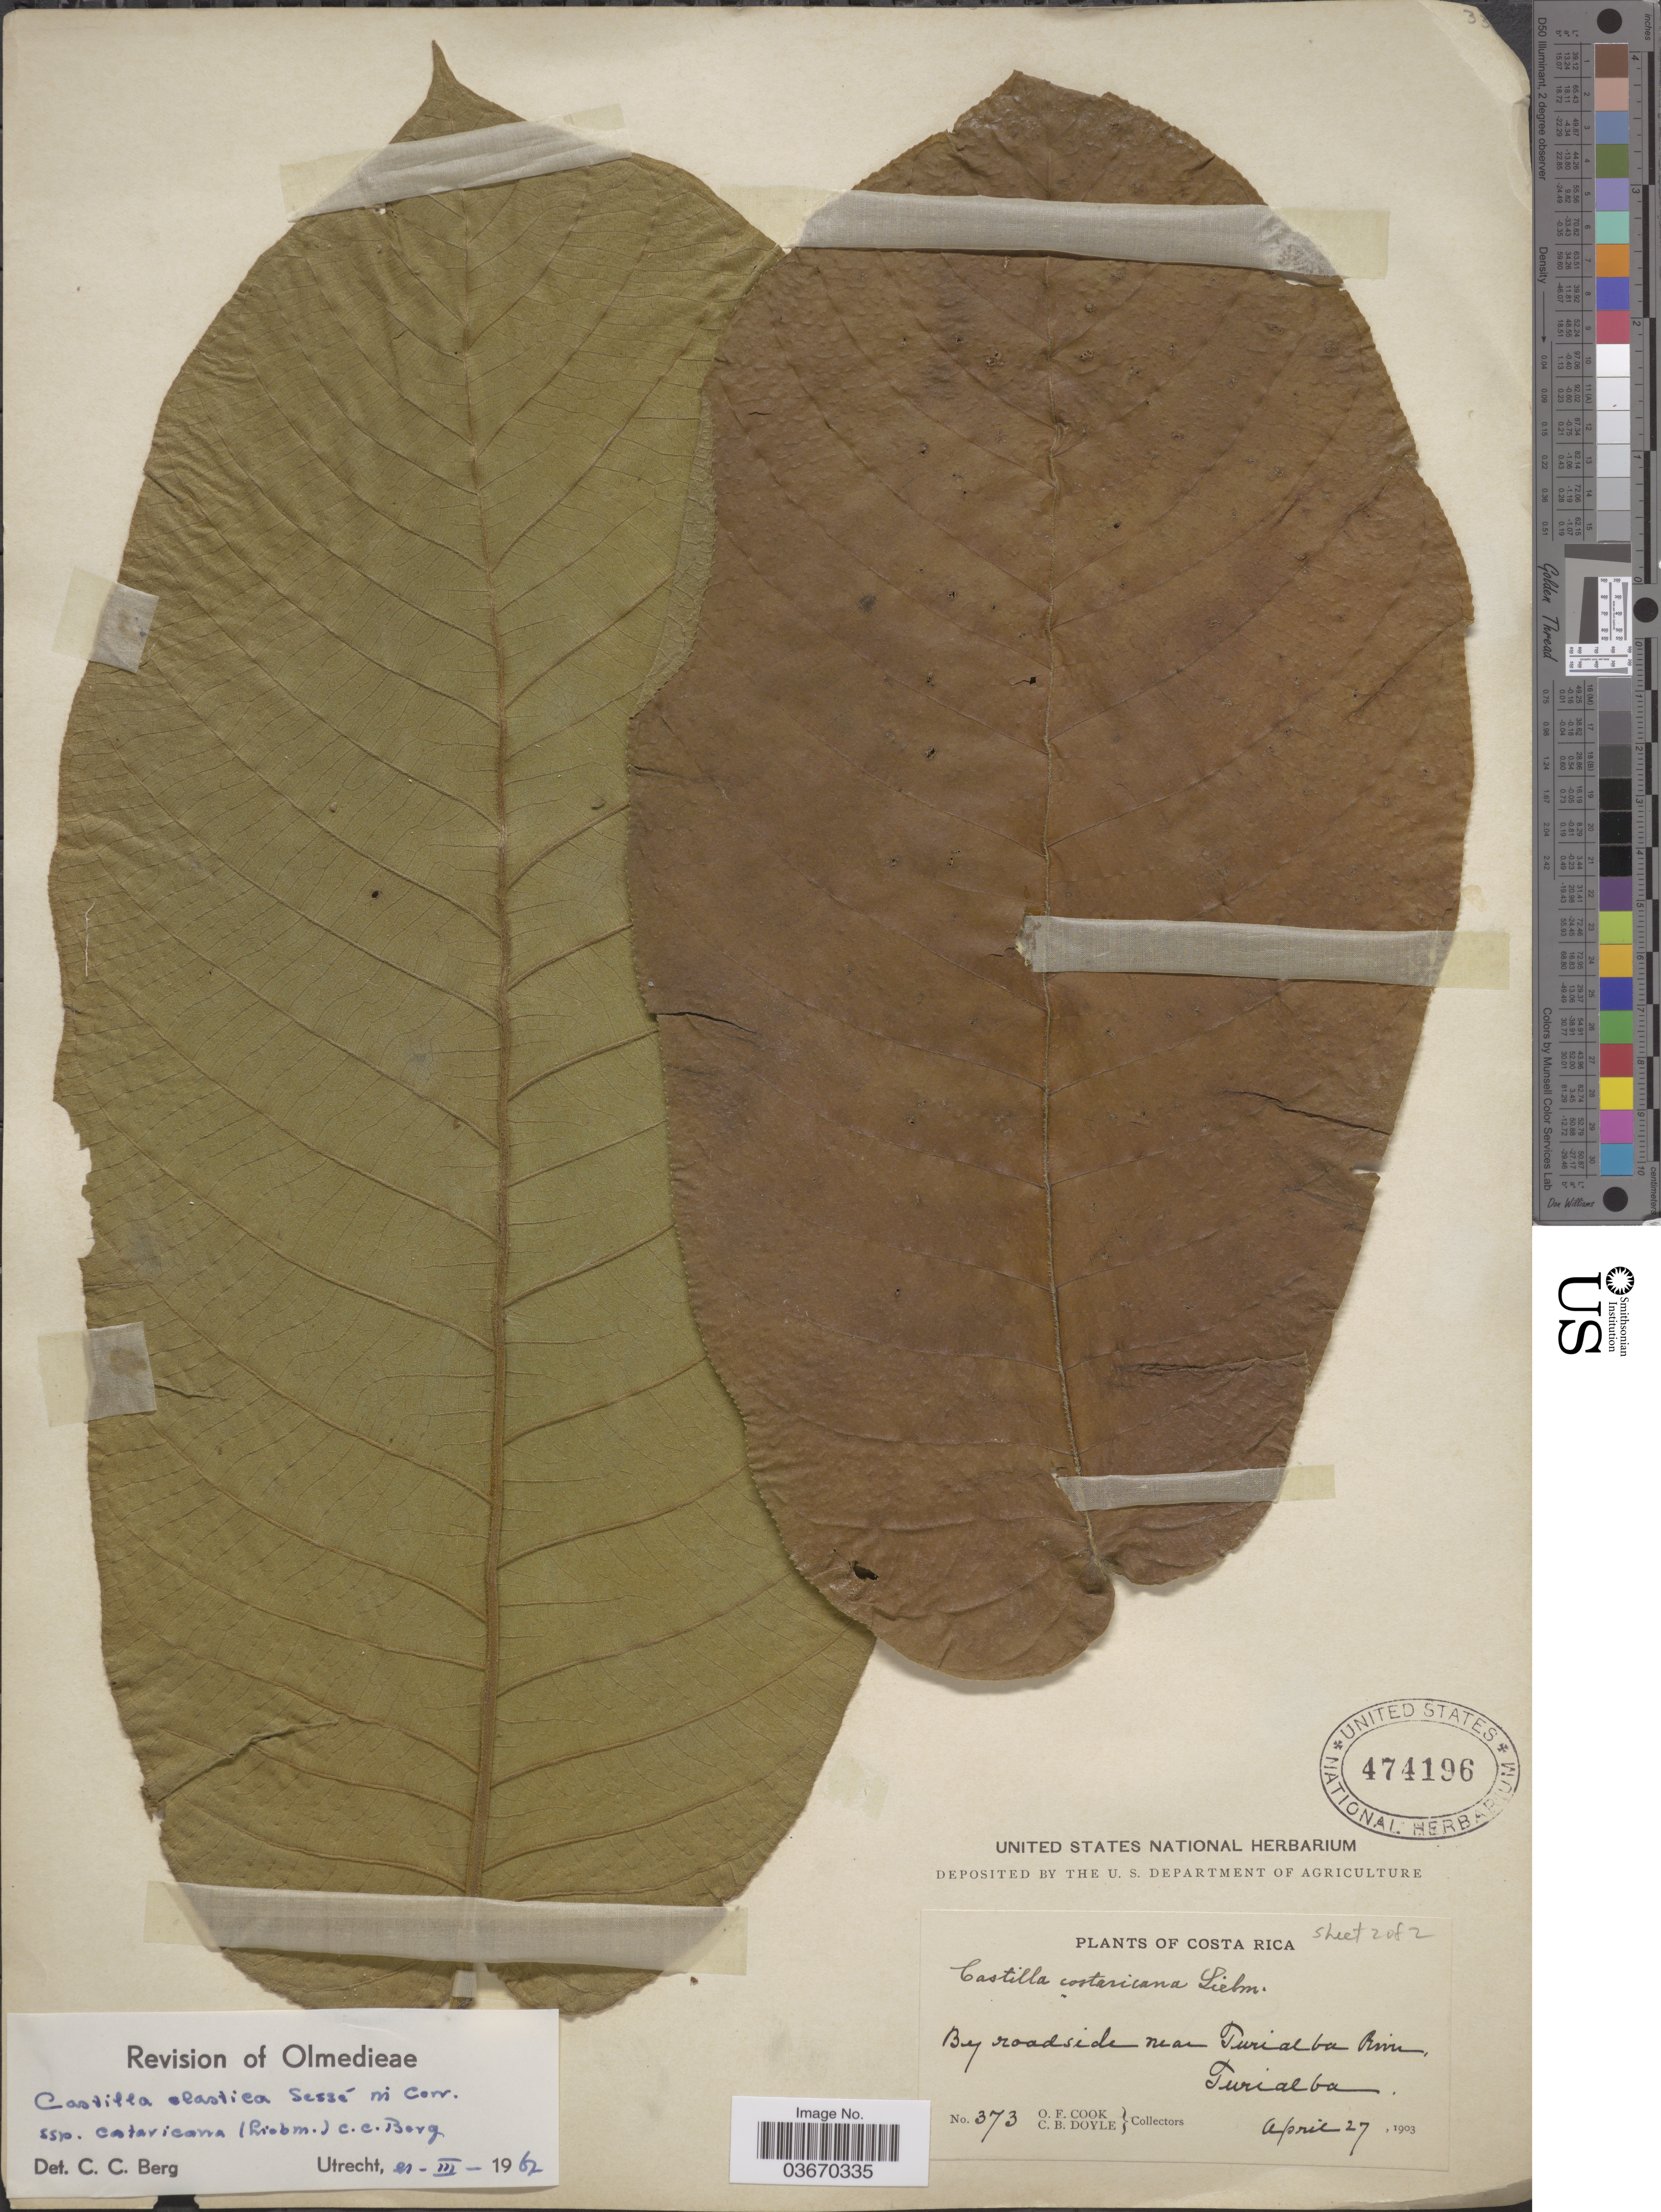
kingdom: Plantae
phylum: Tracheophyta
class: Magnoliopsida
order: Rosales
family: Moraceae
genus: Castilla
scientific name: Castilla elastica subsp. costaricana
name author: (Liebm.) C.C. Berg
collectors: O. F. Cook & C. Doyle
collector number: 373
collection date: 1903-04-27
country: Costa Rica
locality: By roadside near Turialba River, Turialba.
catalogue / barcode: US 474196